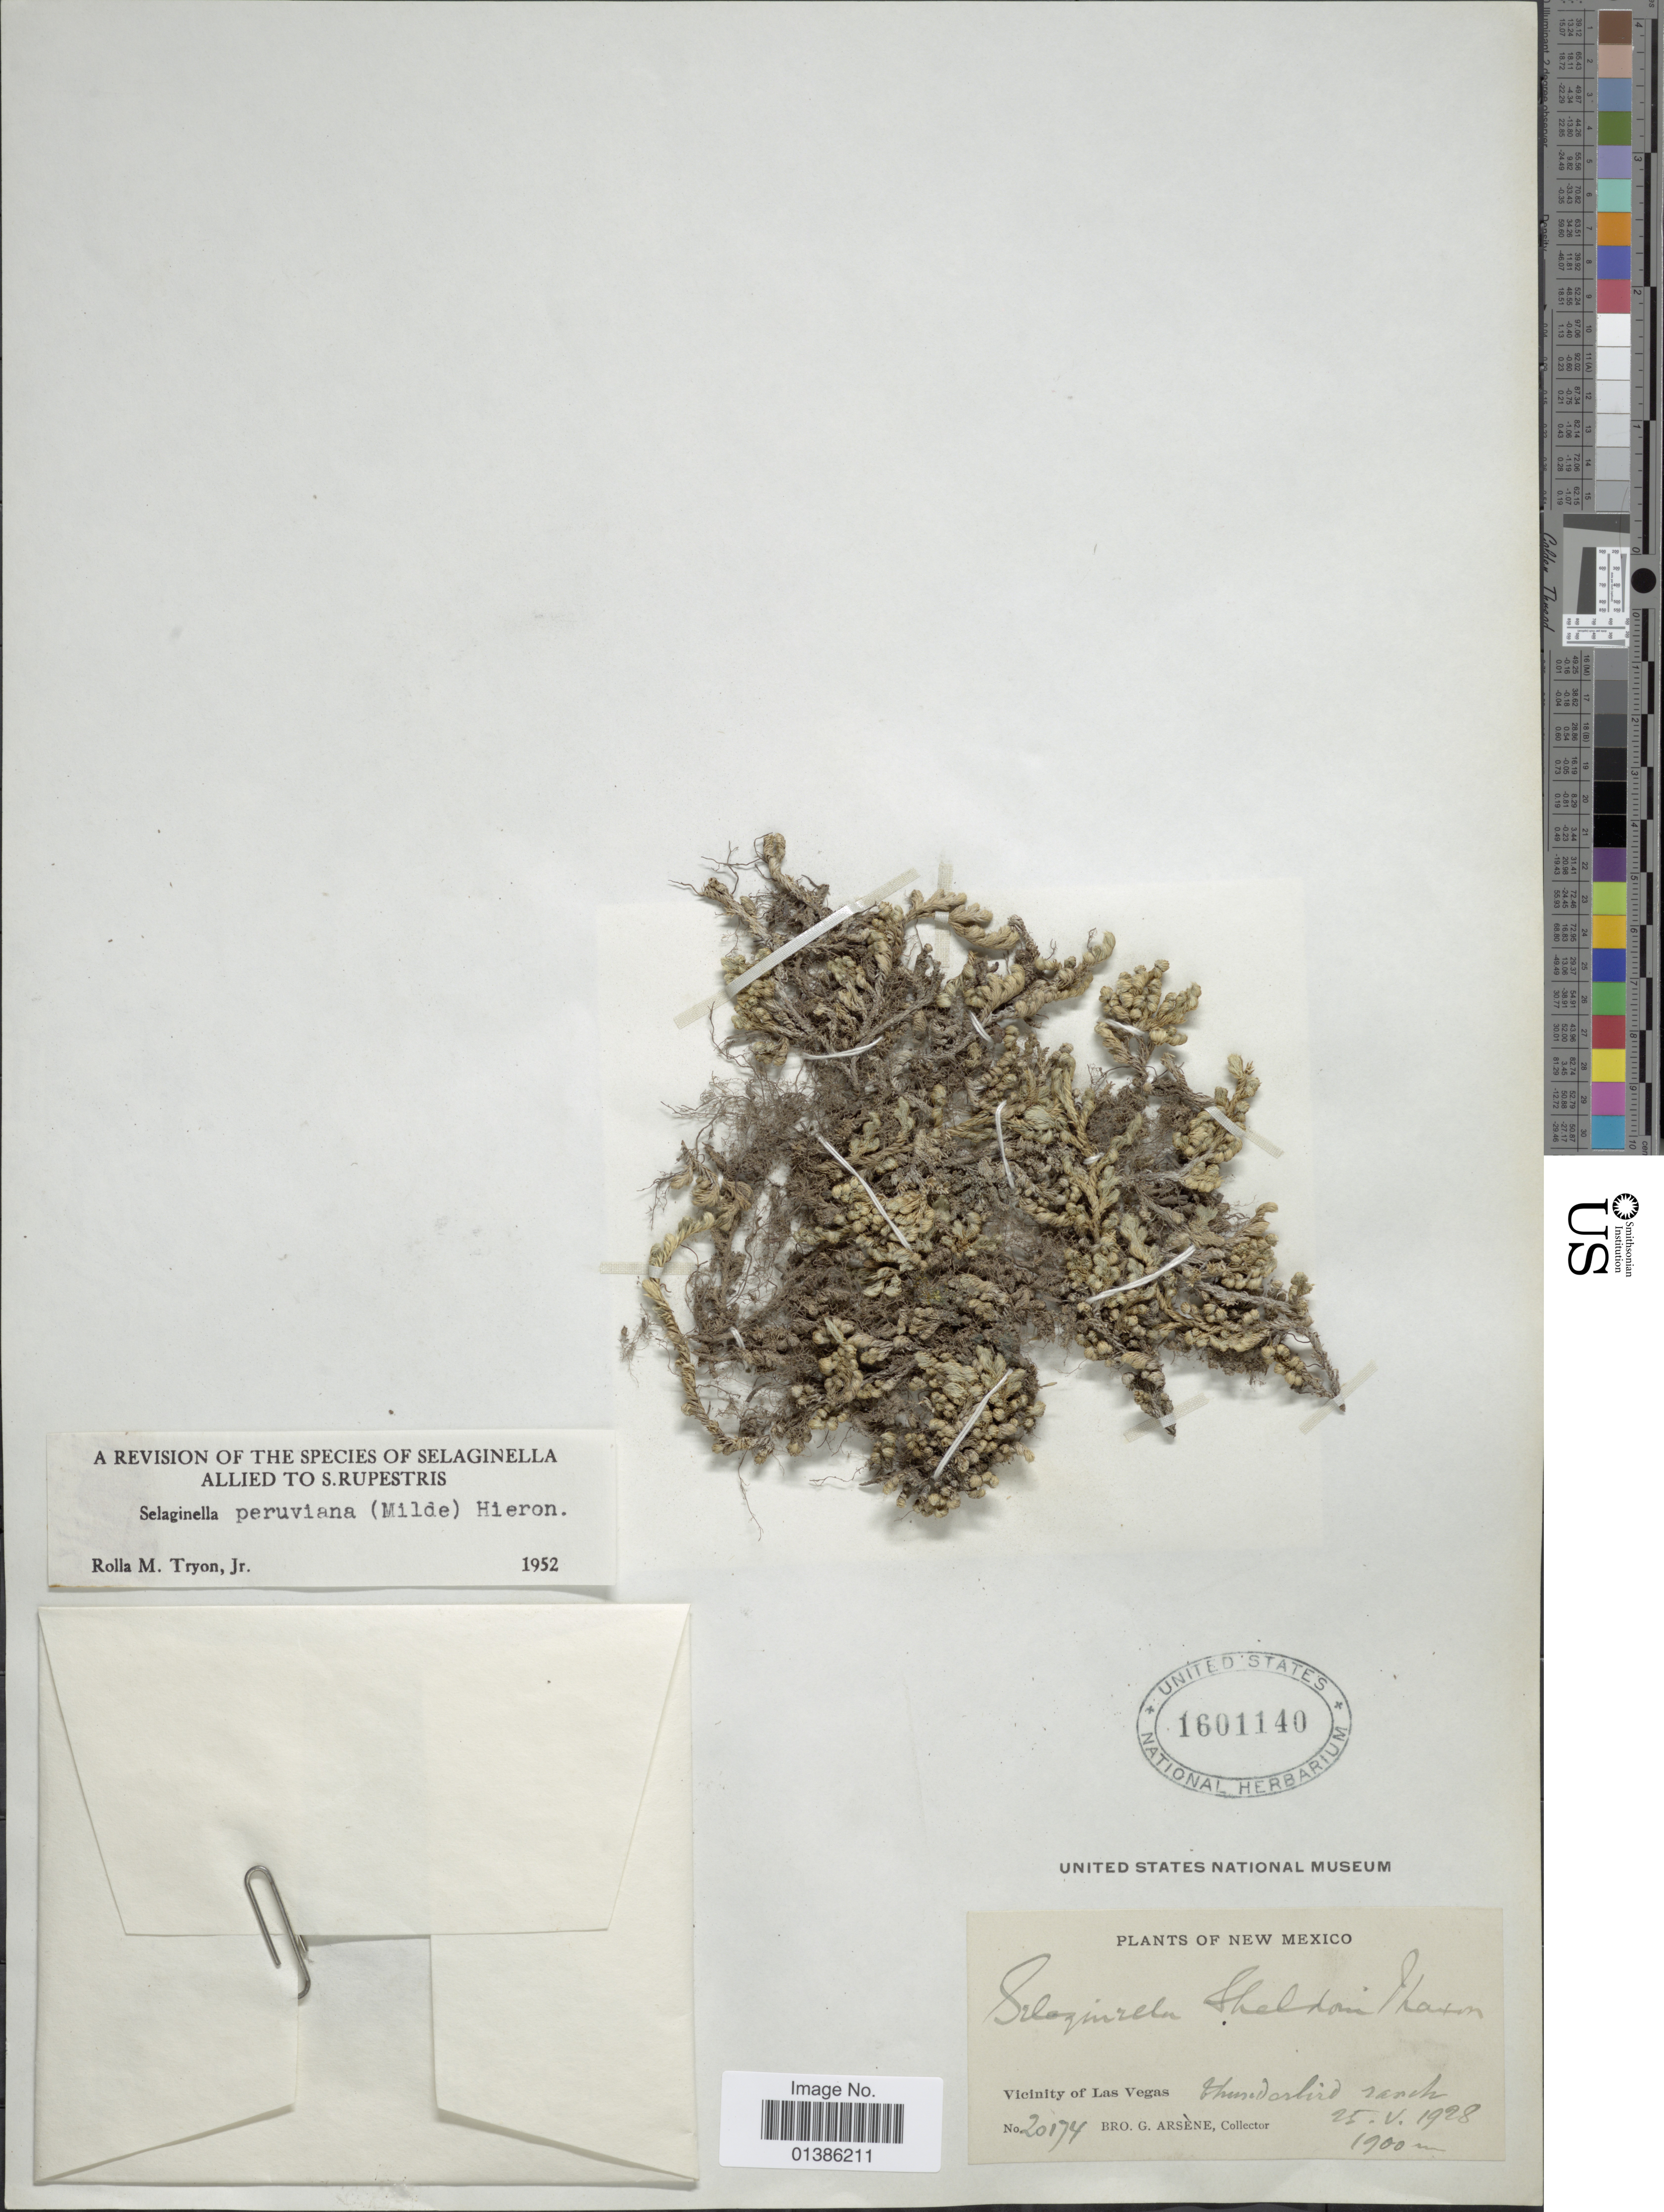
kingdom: Plantae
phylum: Tracheophyta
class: Lycopodiopsida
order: Selaginellales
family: Selaginellaceae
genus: Selaginella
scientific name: Selaginella peruviana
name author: (Milde) Hieron.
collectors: Bro. G. Arsène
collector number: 20174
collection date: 1928-05-25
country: United States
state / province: New Mexico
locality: Vicinity of Las Vegas, Thunderbird Ranch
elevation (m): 1900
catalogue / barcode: US 1601140